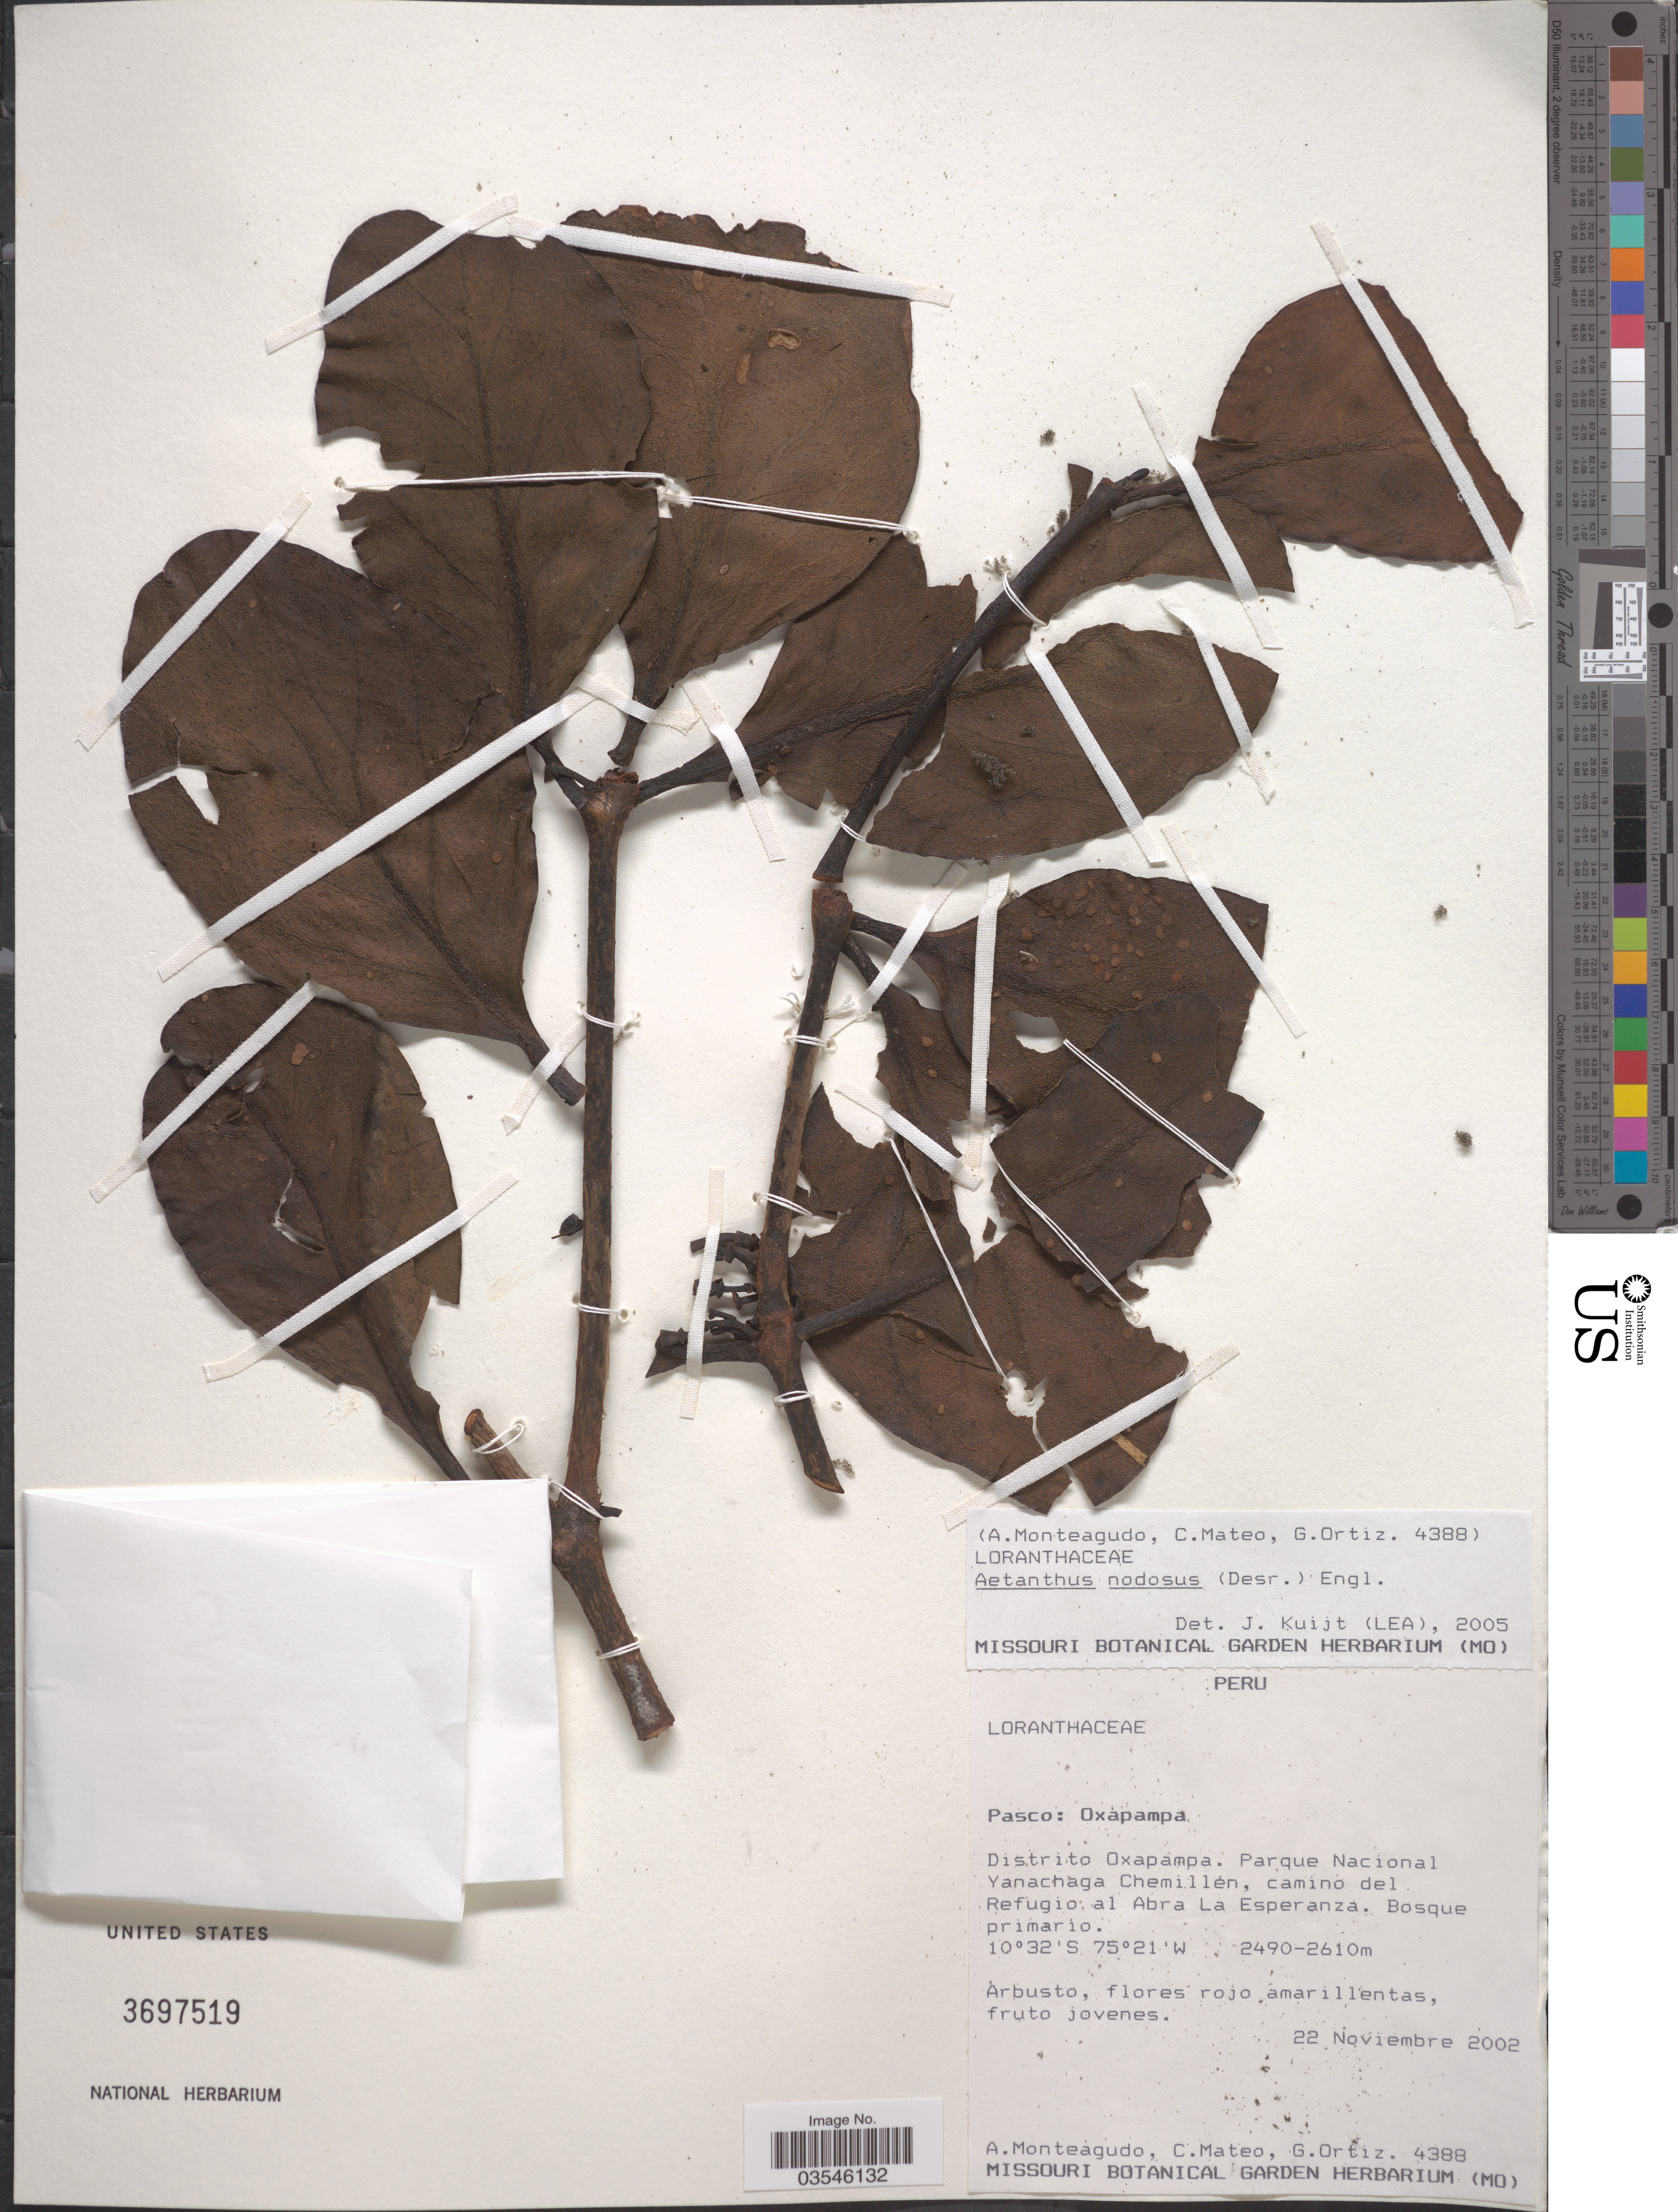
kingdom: Plantae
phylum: Tracheophyta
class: Magnoliopsida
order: Santalales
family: Loranthaceae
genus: Aetanthus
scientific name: Aetanthus nodosus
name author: (Desr.) Engl.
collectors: A. Monteagudo, C. Mateo & G. Ortiz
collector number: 4388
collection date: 2002-11-22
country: Peru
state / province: Pasco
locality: Oxapampa. Distrito Oxapampa. Parque Nacional Yanachaga Chemillén, camino del Refugio al Abra La Esperanza.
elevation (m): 2490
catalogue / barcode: US 3697519